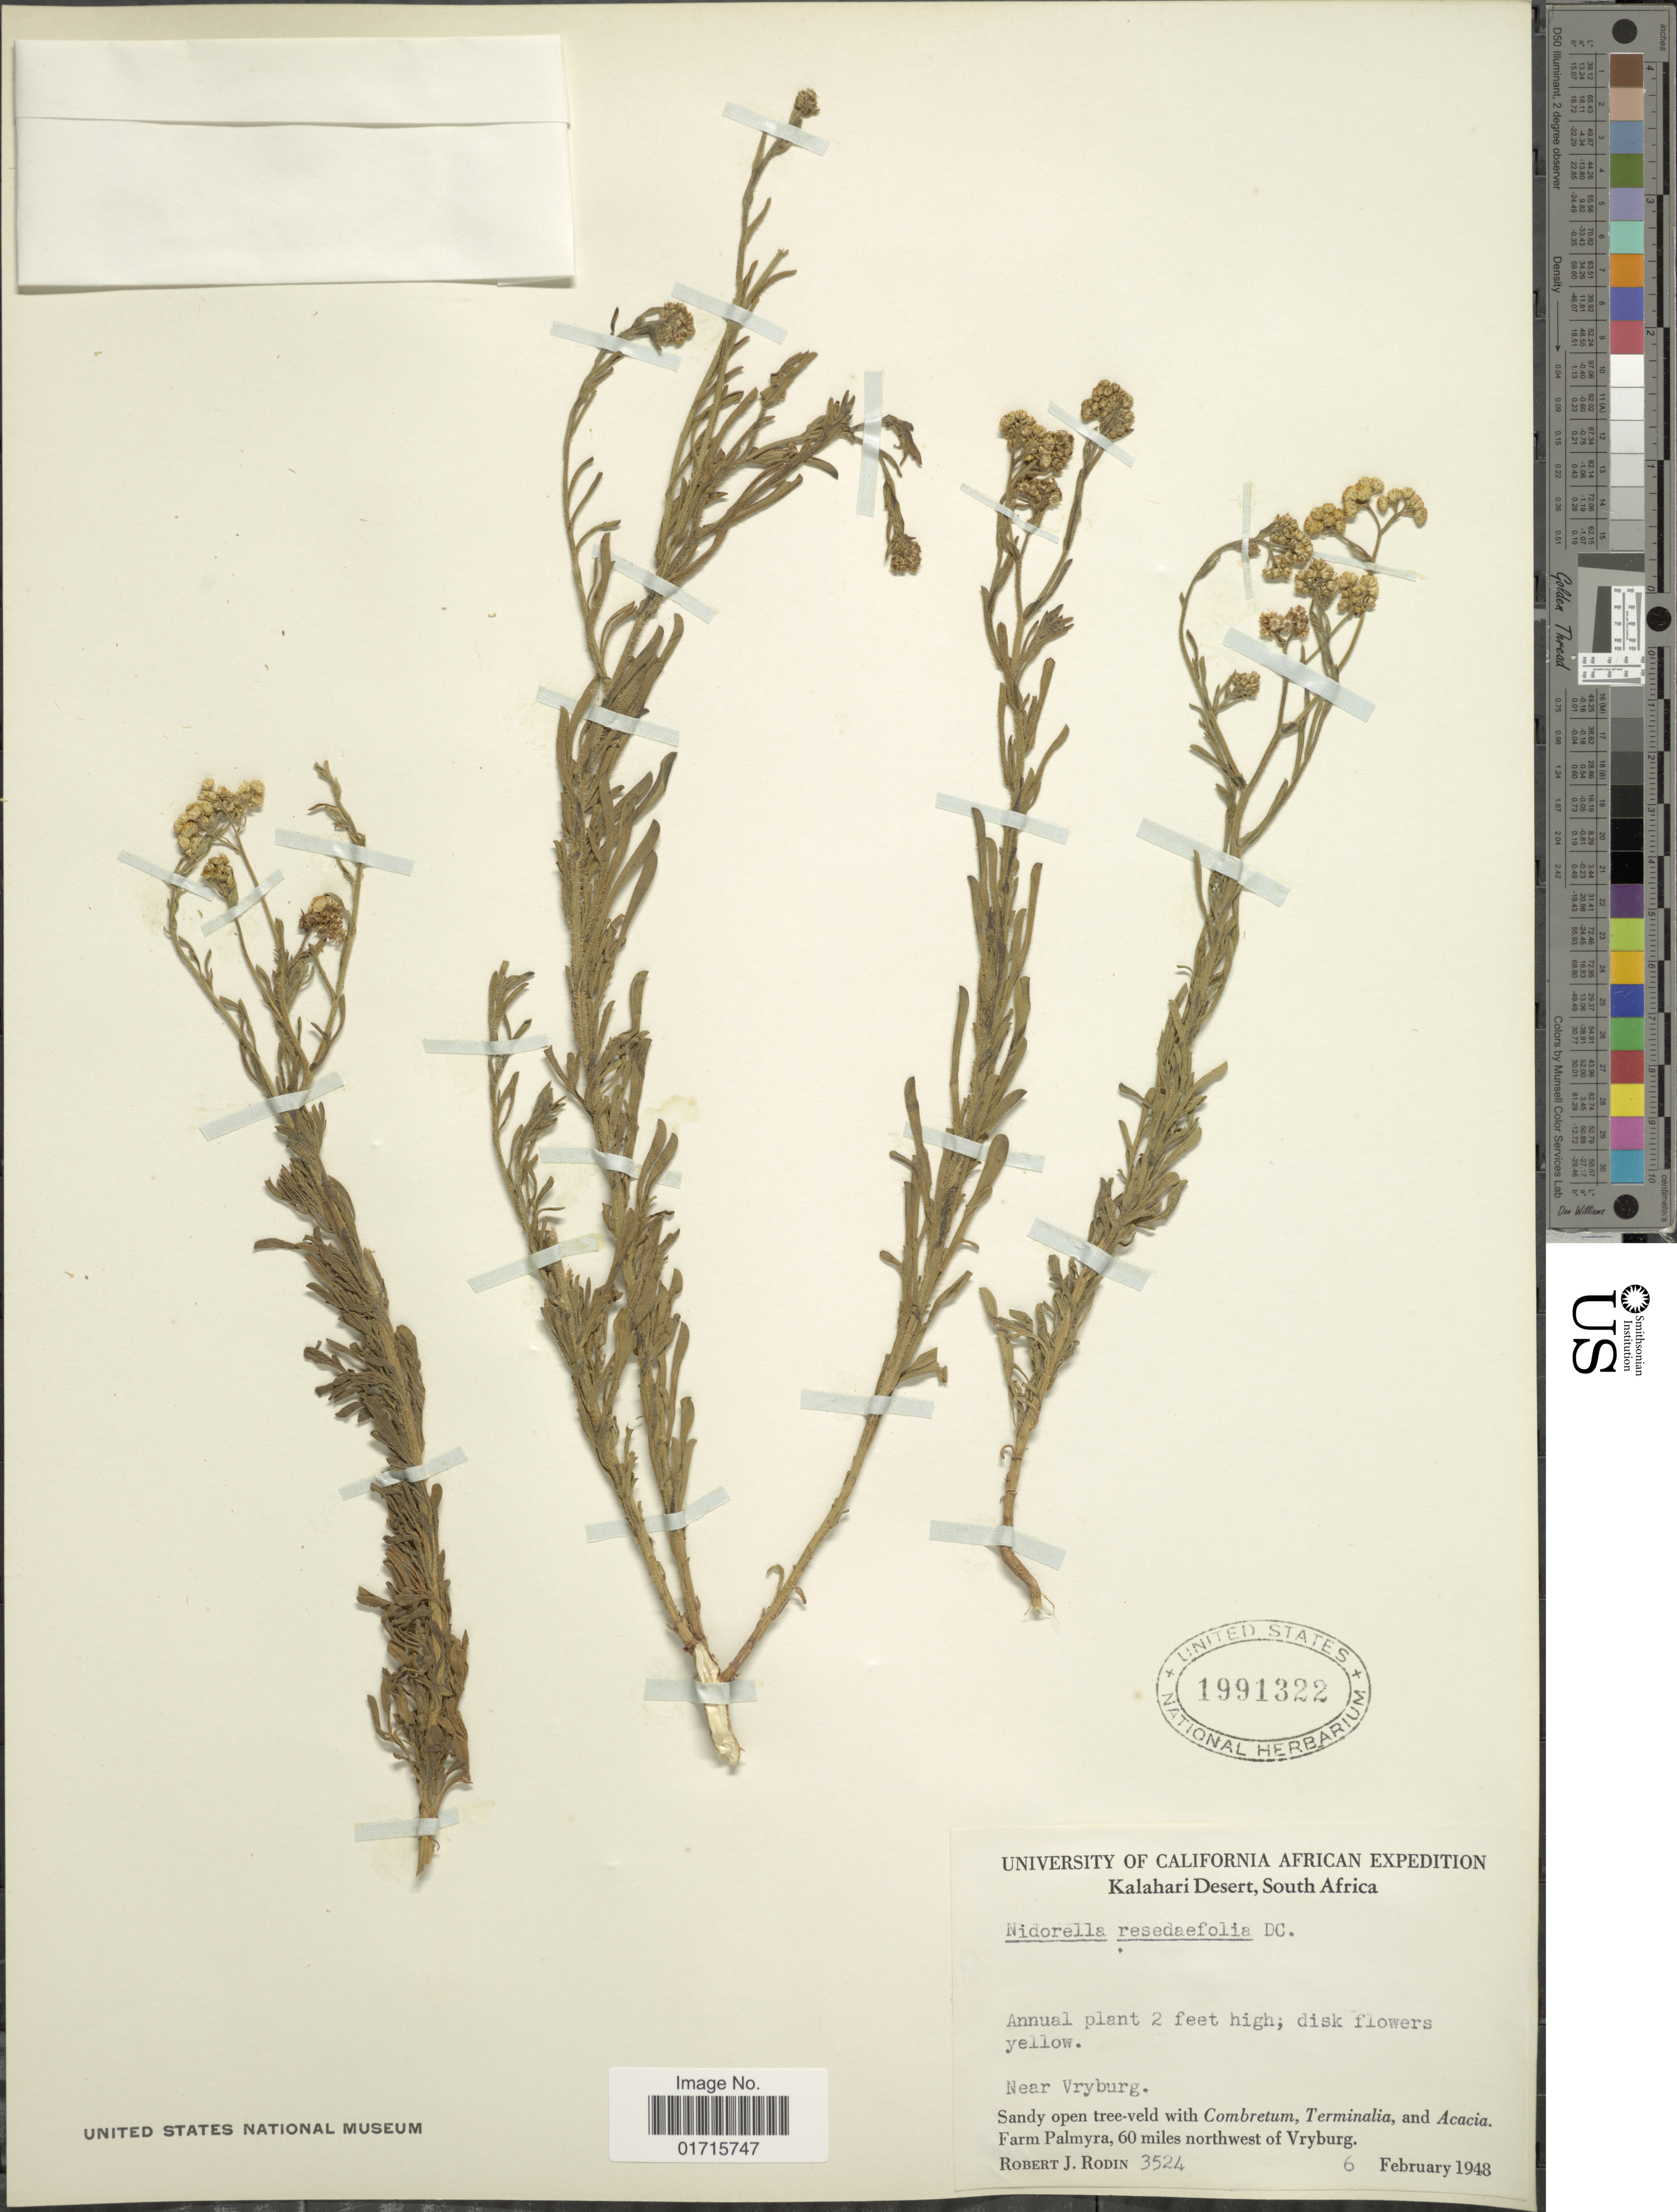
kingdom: Plantae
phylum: Tracheophyta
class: Magnoliopsida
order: Asterales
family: Asteraceae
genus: Nidorella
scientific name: Nidorella resedifolia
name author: DC.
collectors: R. J. Rodin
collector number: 3524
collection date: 1948-02-06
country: South Africa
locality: Kalahari Desertm South Africa. Near Vryburg. Farm Palmyra, 60 miles northwest of Vryburg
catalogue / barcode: US 1991322